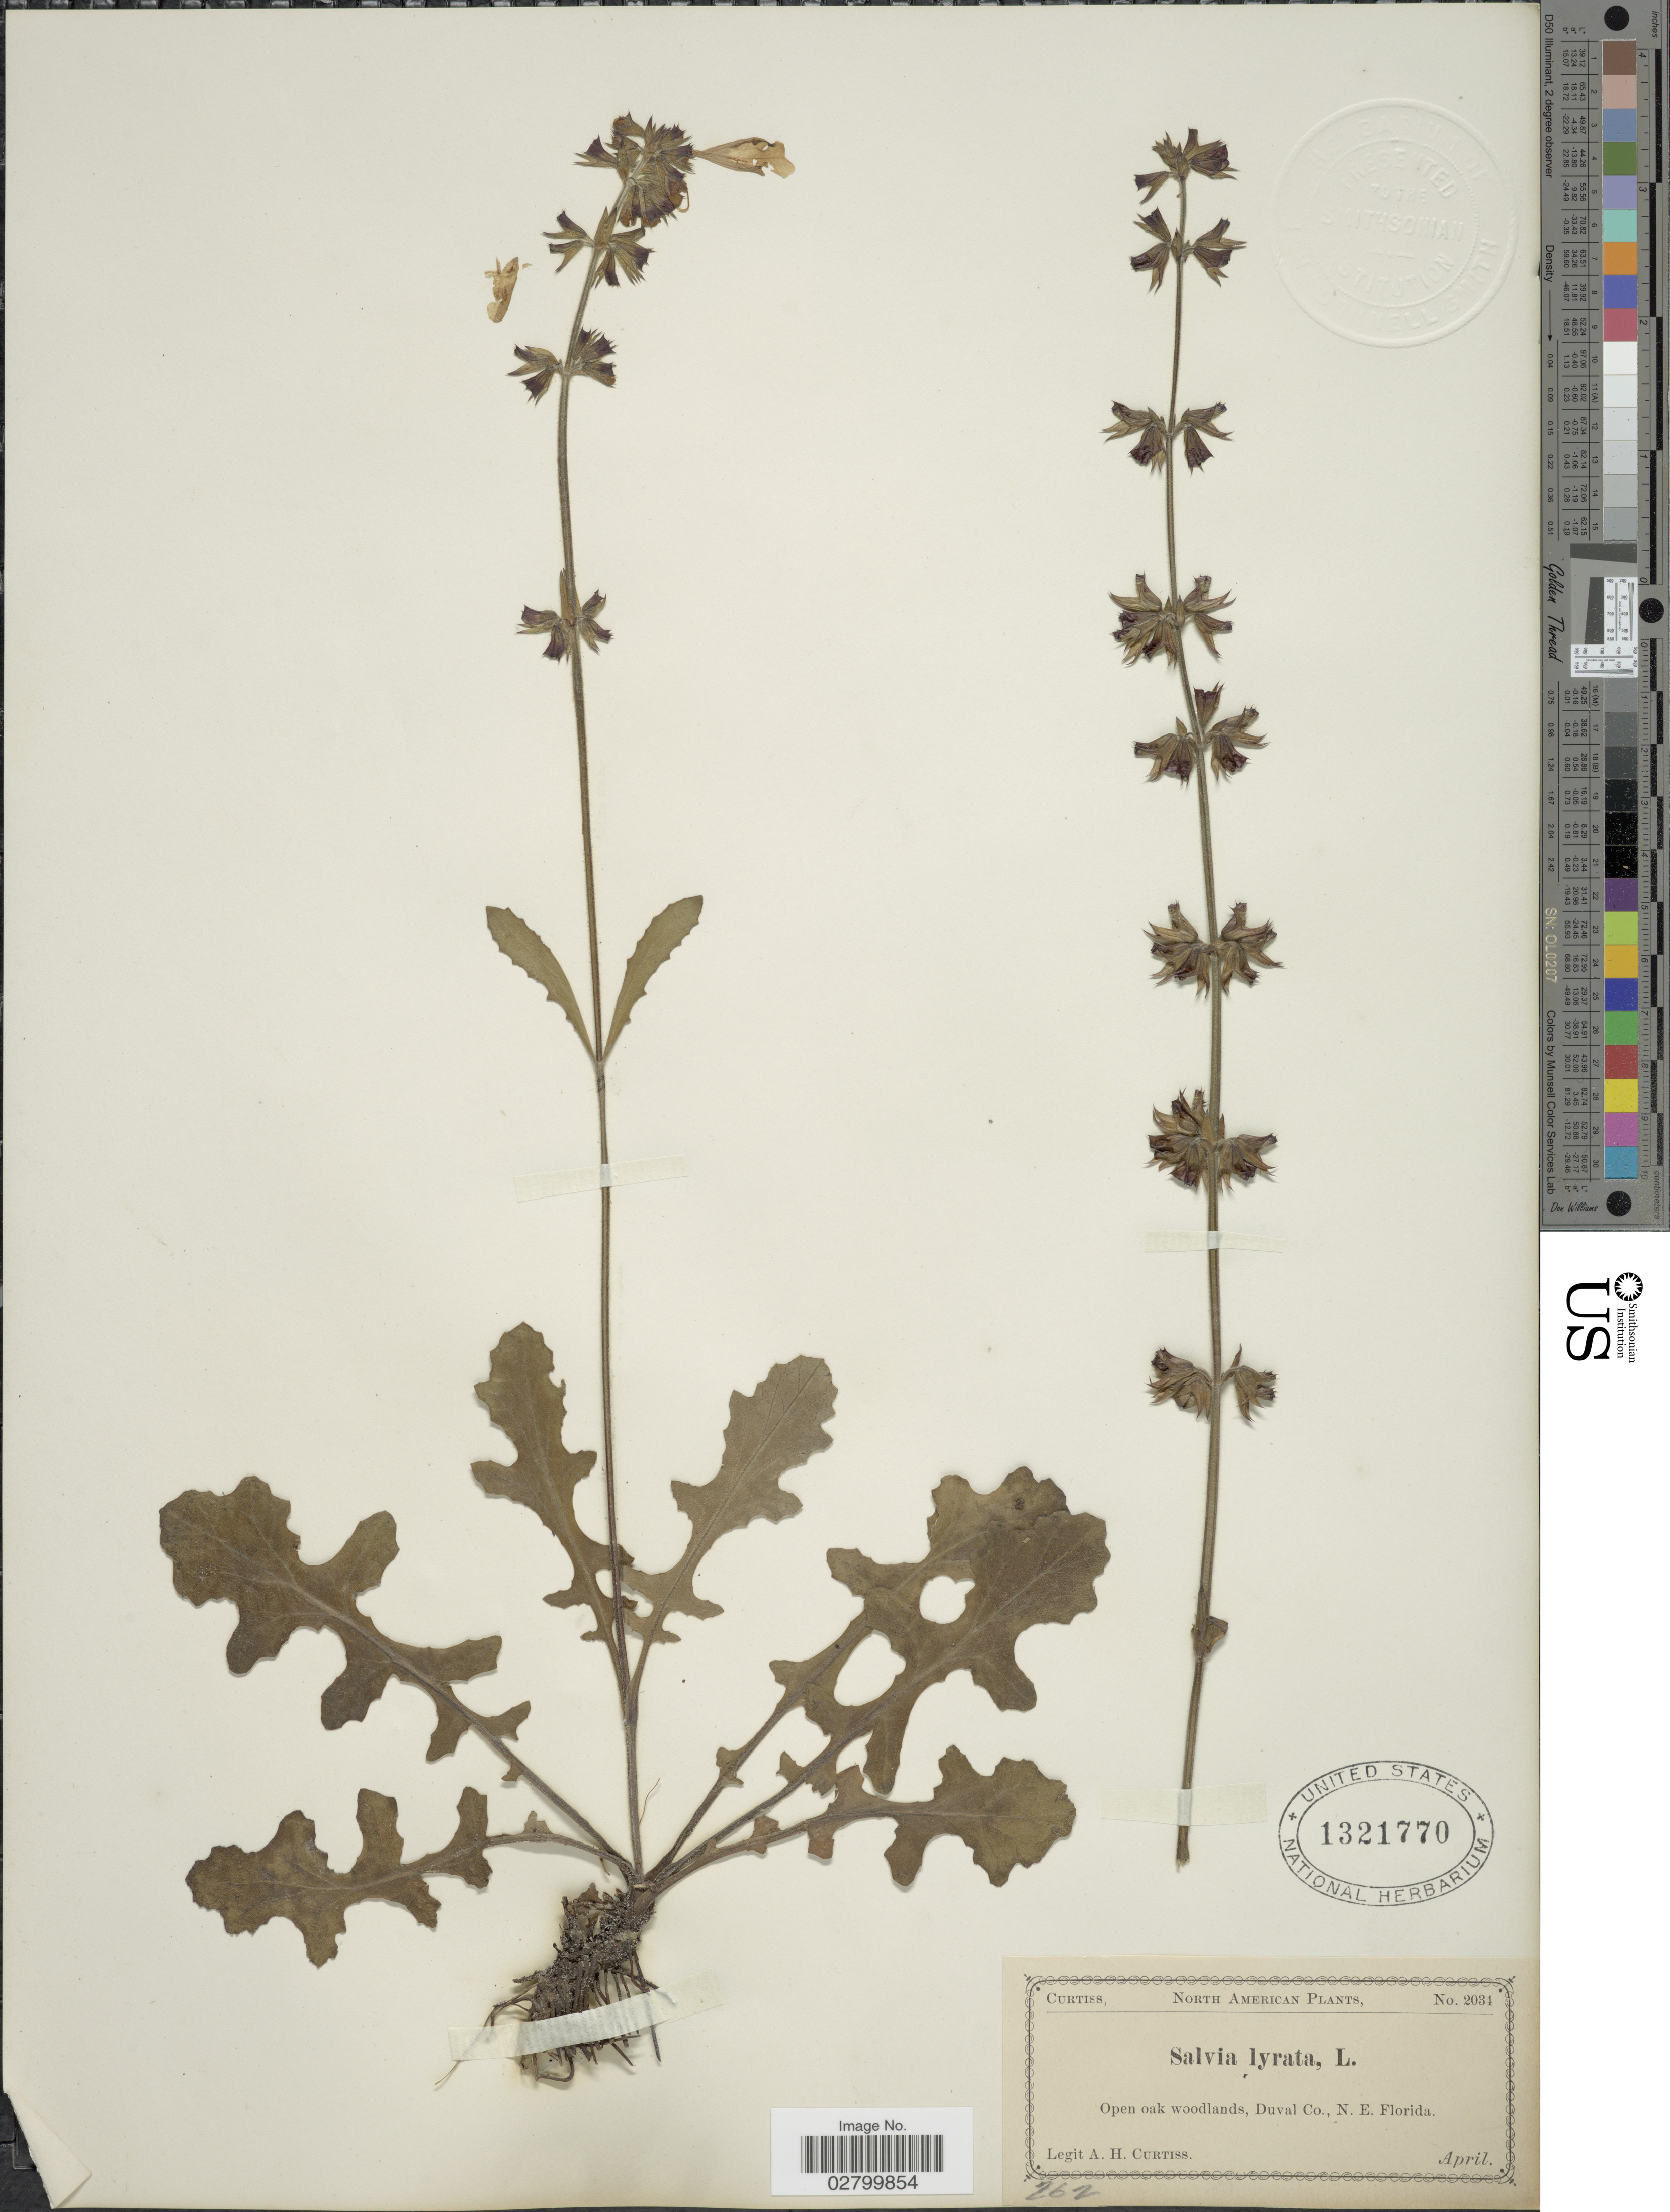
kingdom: Plantae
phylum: Tracheophyta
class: Magnoliopsida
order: Lamiales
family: Lamiaceae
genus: Salvia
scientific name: Salvia lyrata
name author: L.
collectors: A. H. Curtiss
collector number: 2034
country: United States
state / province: Florida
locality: Open oak woodlands, Duval Co., N. E. Florida.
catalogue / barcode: US 1321770